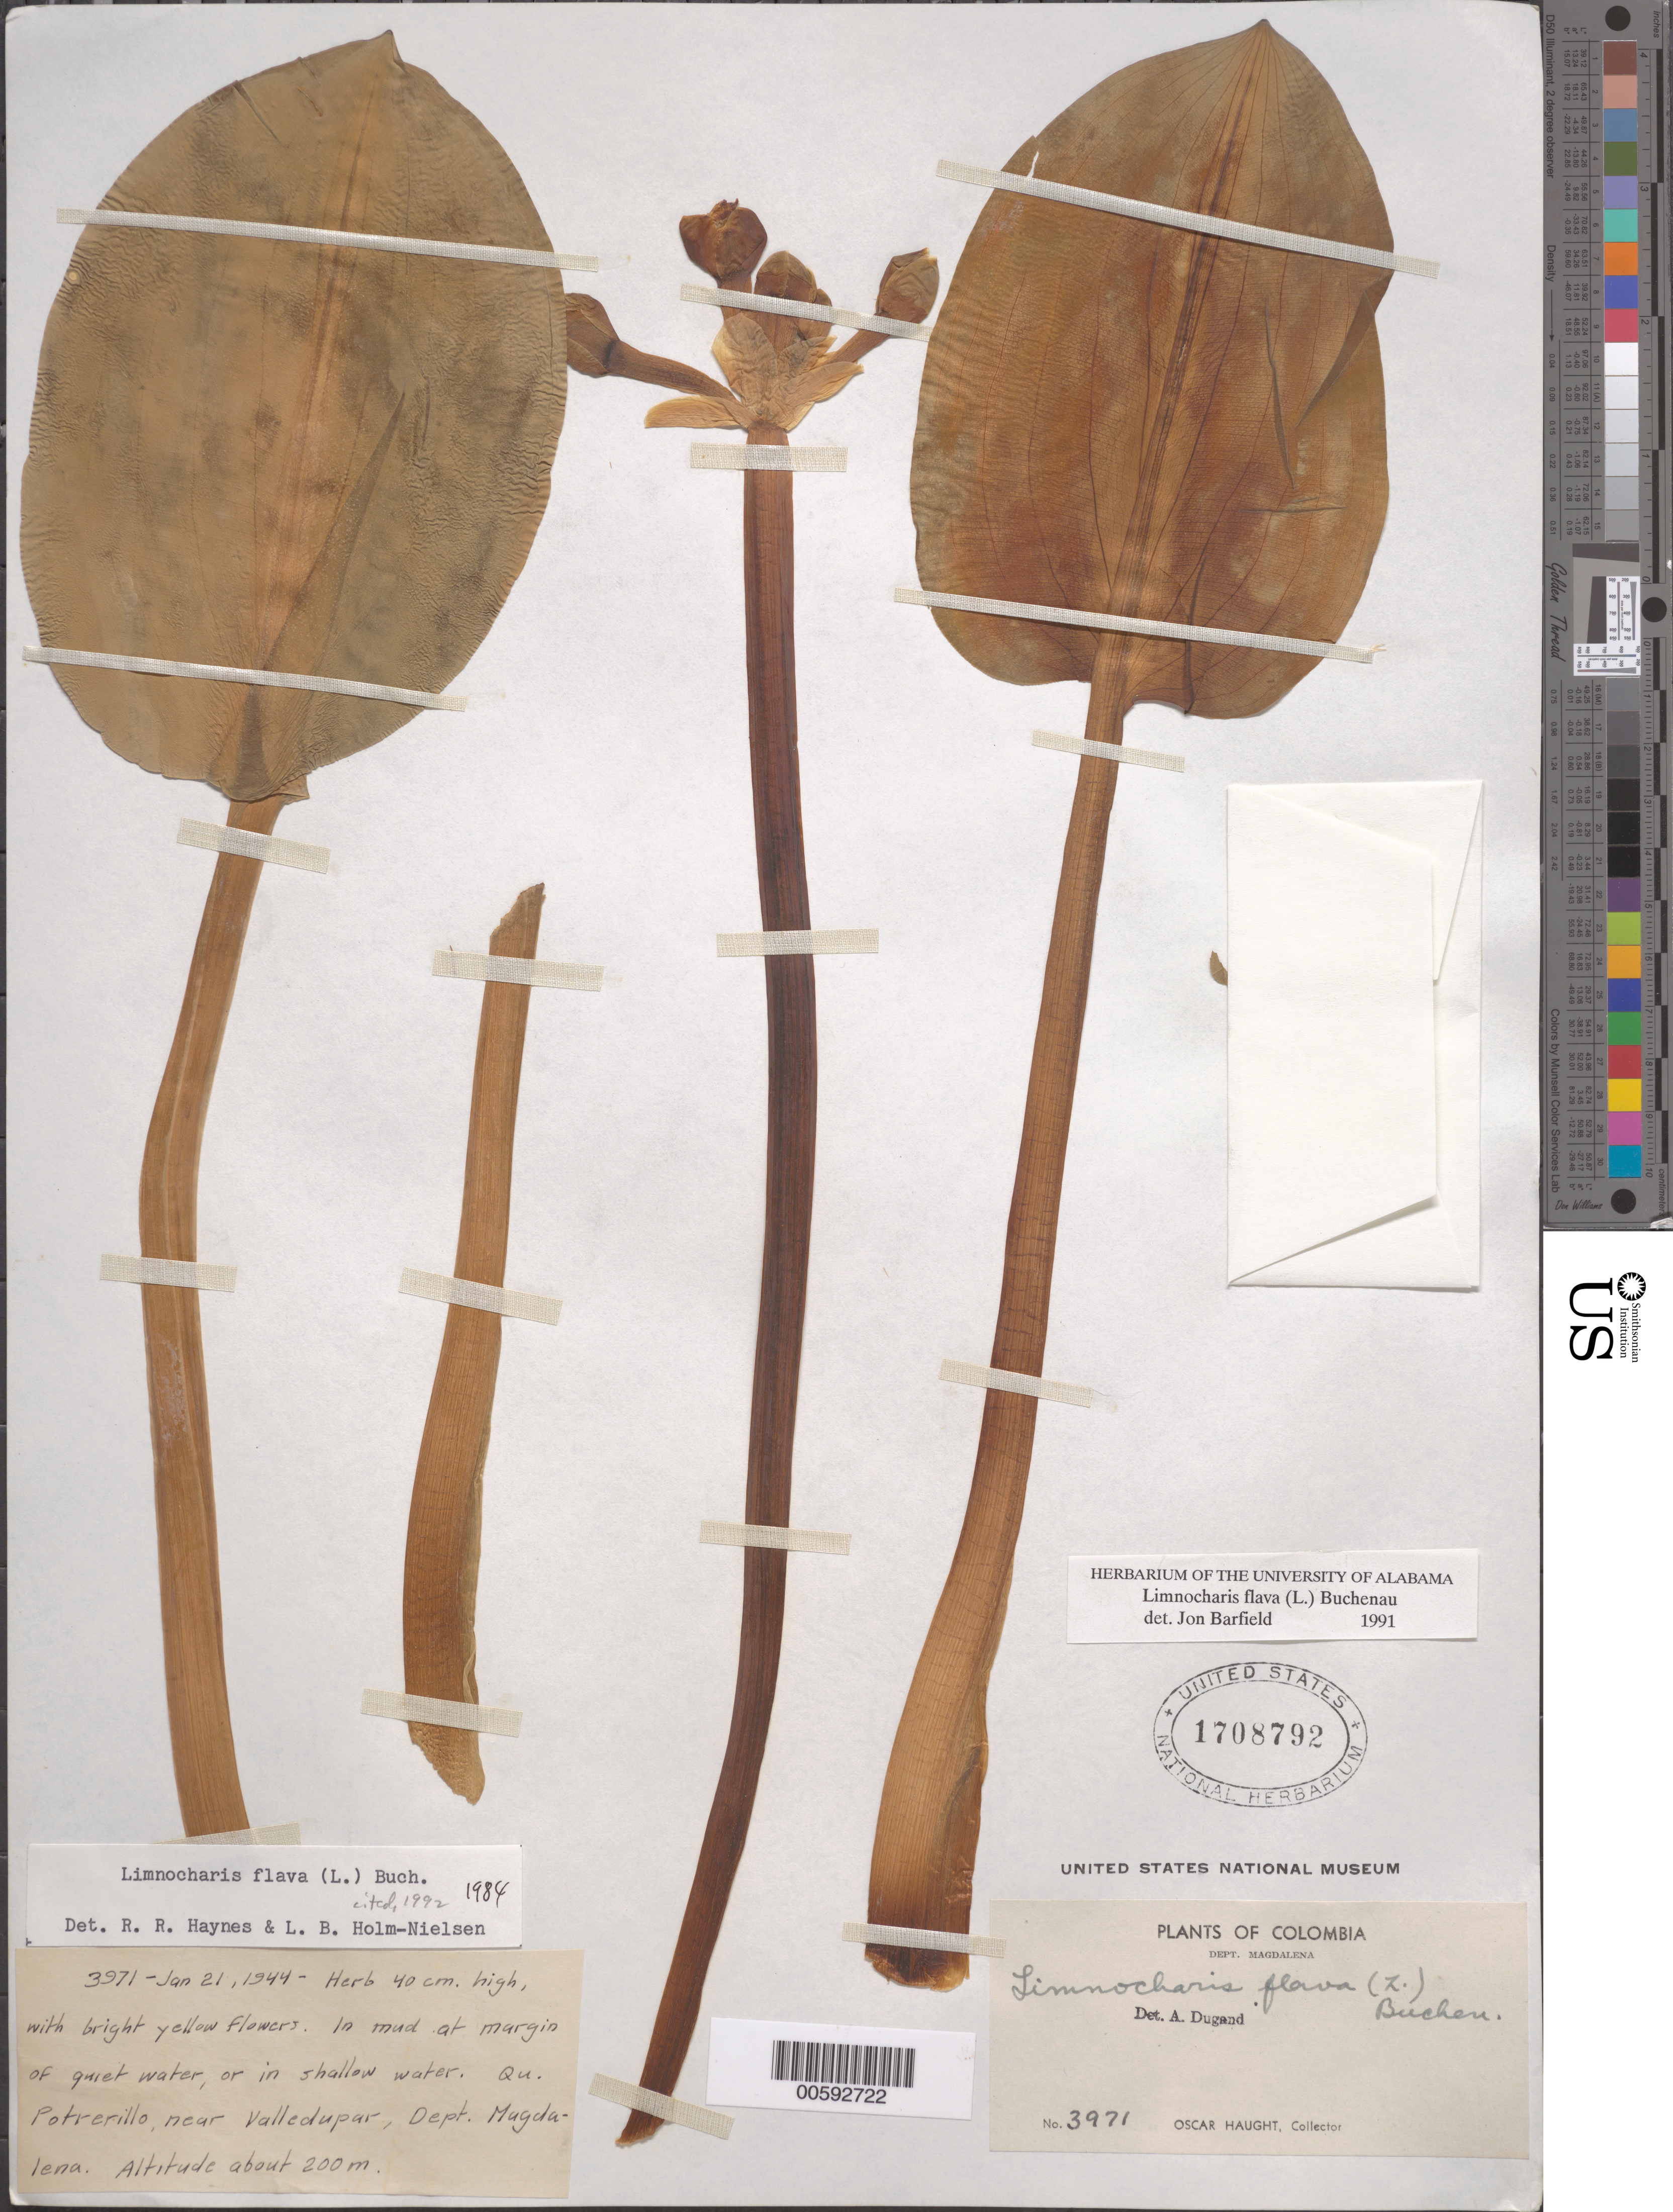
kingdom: Plantae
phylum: Tracheophyta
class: Liliopsida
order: Alismatales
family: Alismataceae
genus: Limnocharis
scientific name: Limnocharis flava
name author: (L.) Buchenau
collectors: O. L. Haught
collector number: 3971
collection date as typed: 21 Jan 1944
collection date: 1944-01-21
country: Colombia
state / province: Magdalena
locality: Portrerillo, near Valledupar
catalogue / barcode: US 1708792